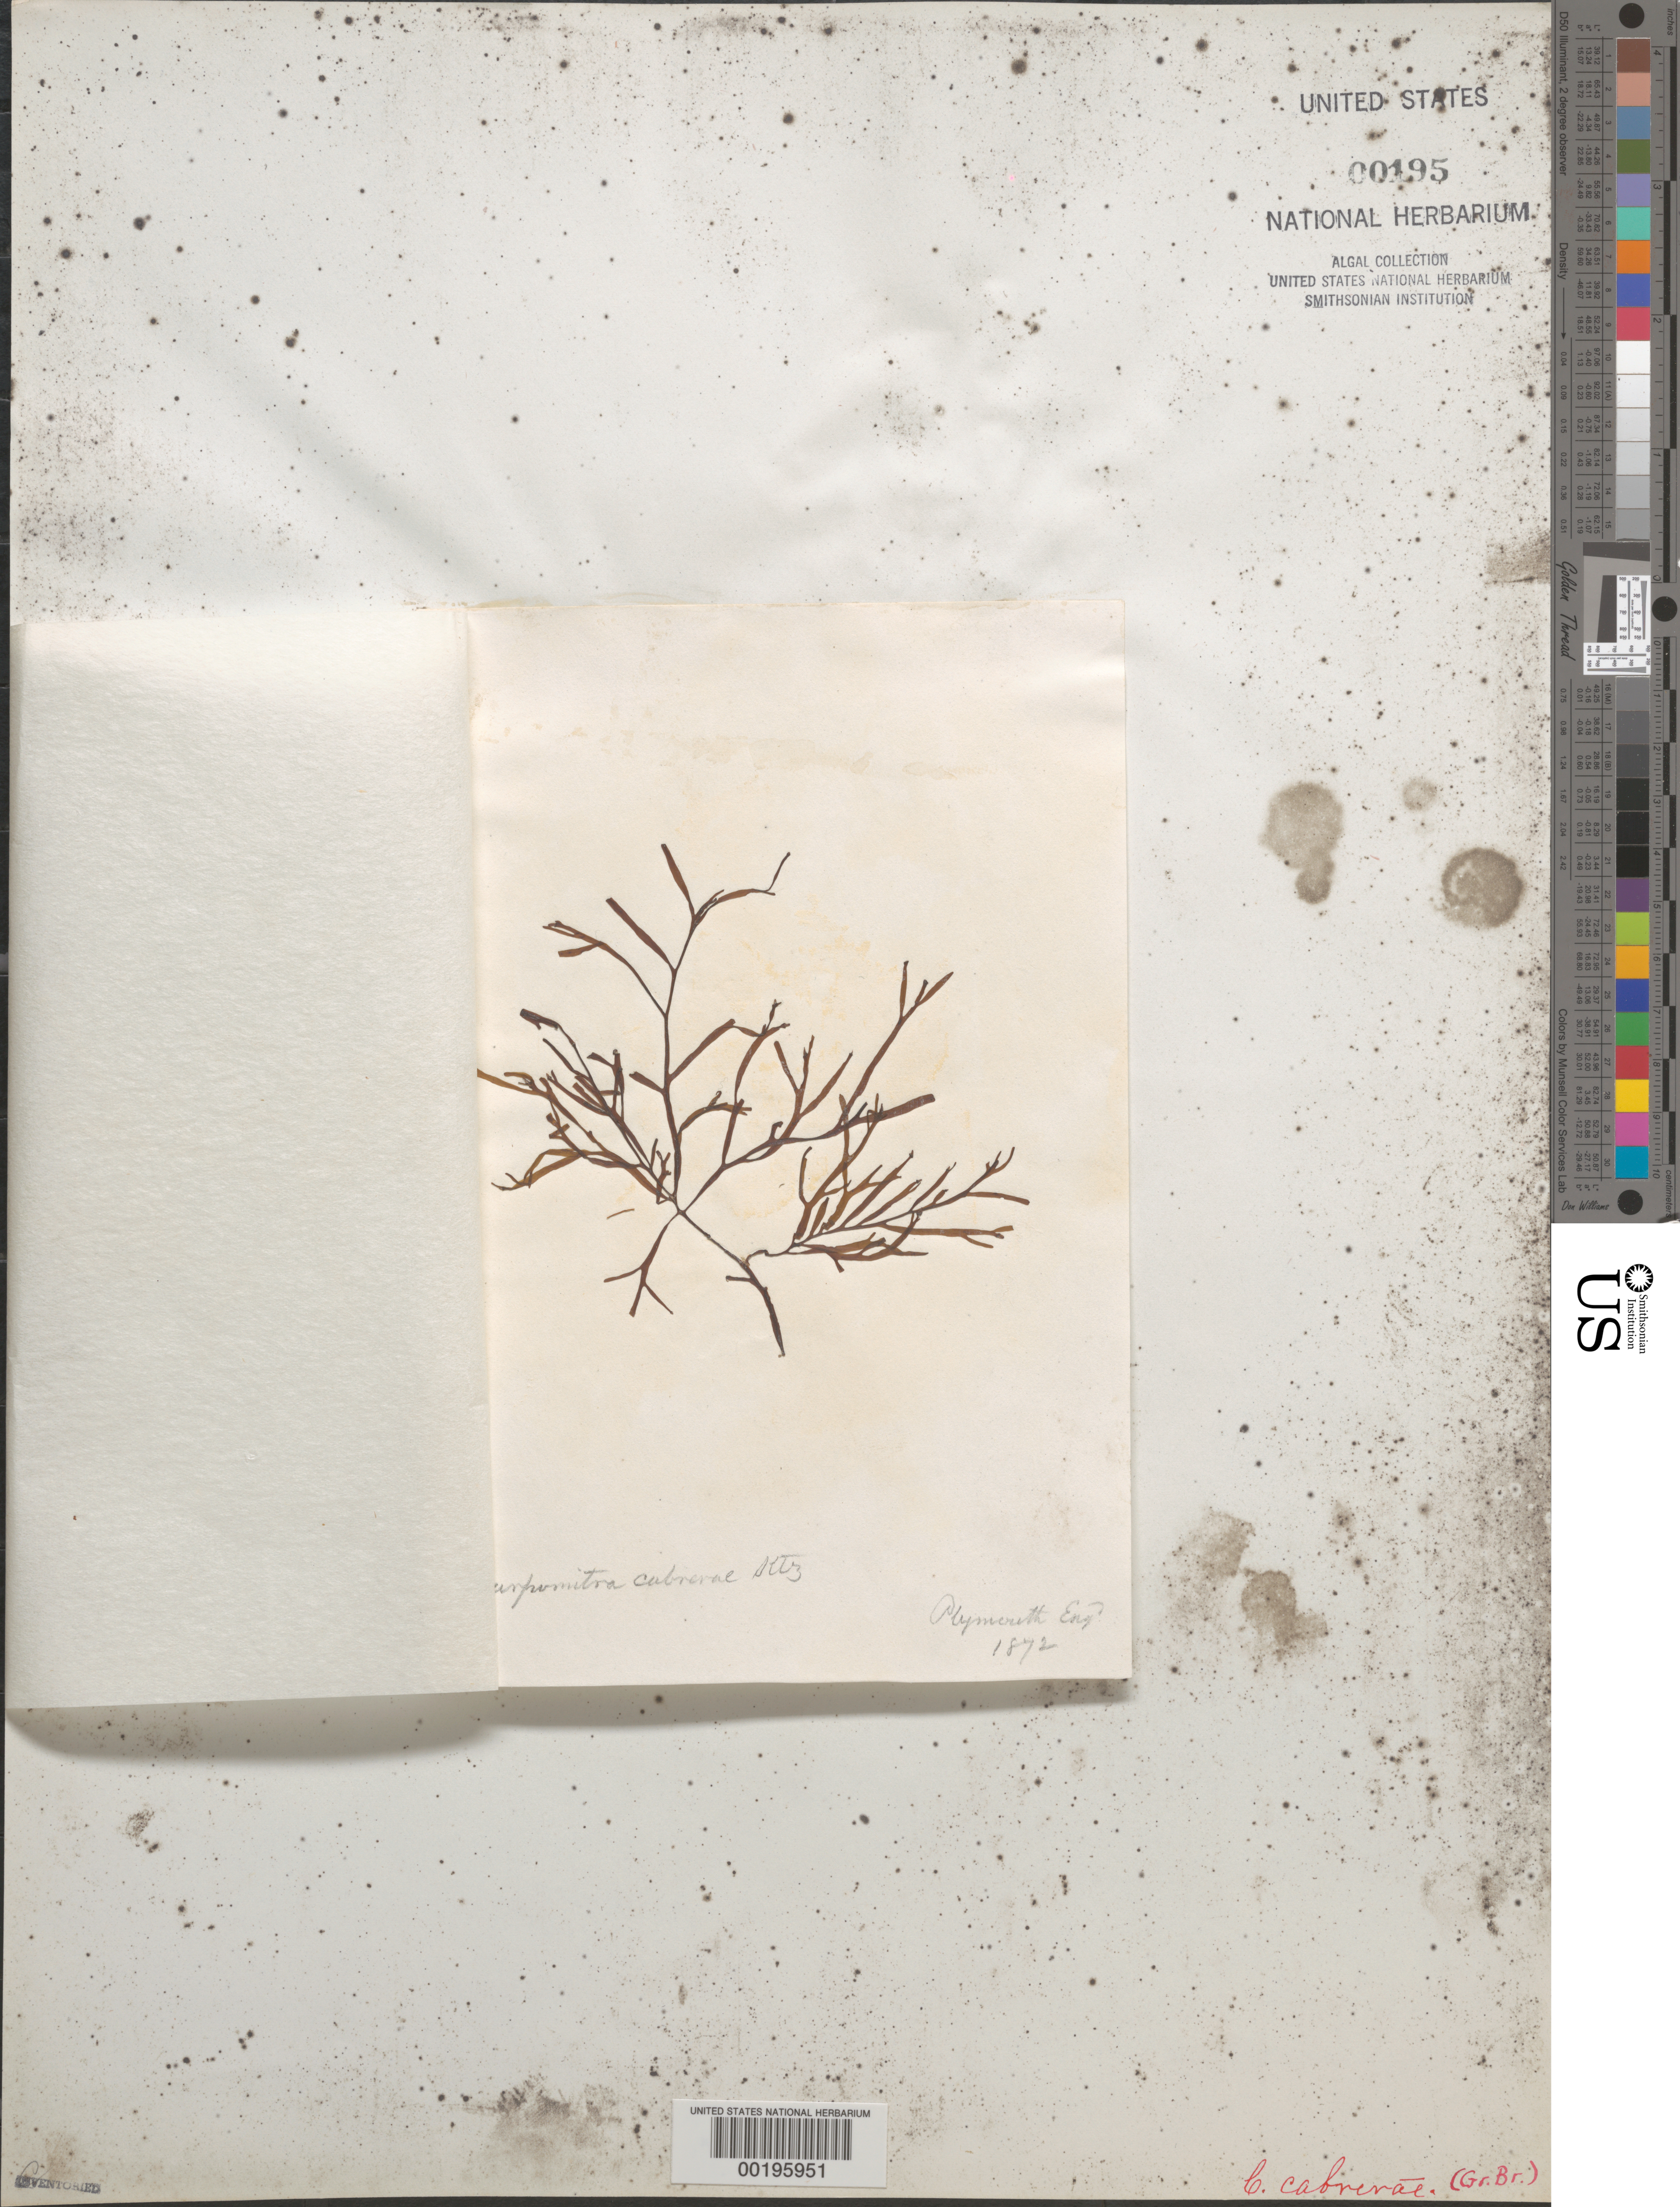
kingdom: Chromista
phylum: Ochrophyta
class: Phaeophyceae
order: Sporochnales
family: Sporochnaceae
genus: Carpomitra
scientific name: Carpomitra costata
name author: (Stackh.) Batters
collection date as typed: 1872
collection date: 1872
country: United Kingdom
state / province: England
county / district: Devon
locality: Plymouth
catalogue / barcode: US 195